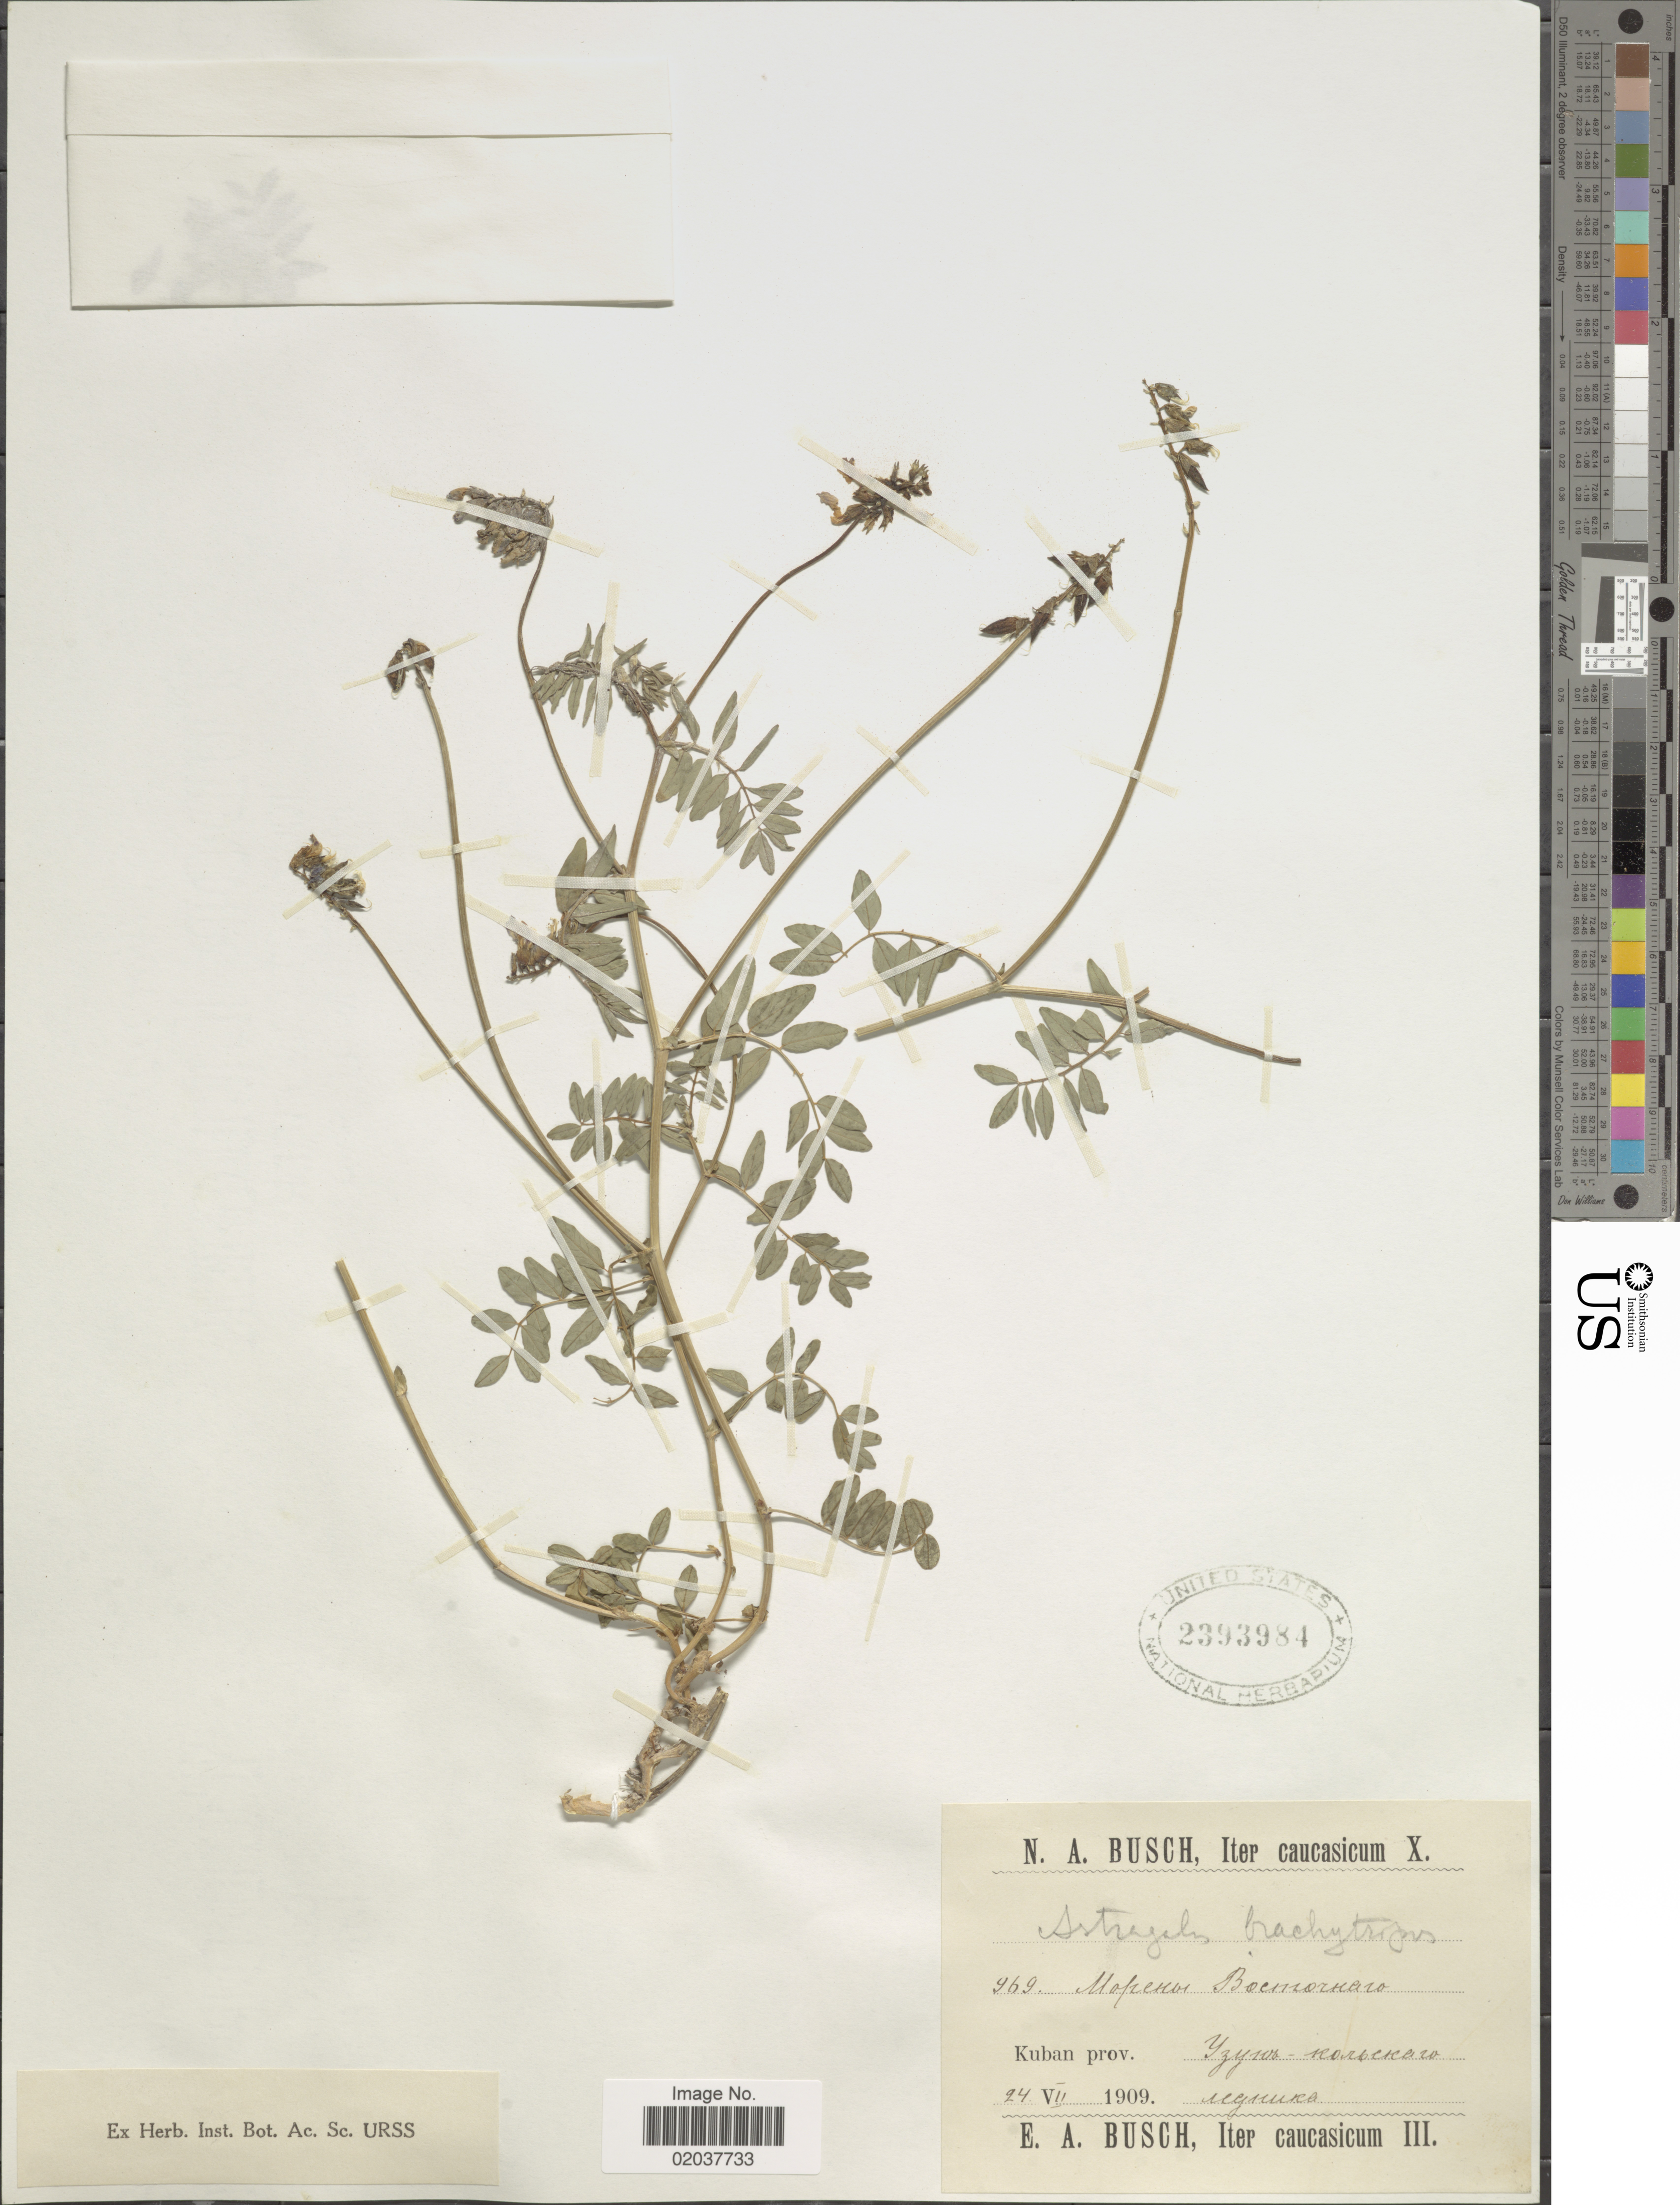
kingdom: Plantae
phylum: Tracheophyta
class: Magnoliopsida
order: Fabales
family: Fabaceae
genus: Astragalus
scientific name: Astragalus brachytropis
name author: (Stev.) C.A. Mey.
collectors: E. A. Busch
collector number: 969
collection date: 1909-07-24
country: Russian Federation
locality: Kuban Prov., Caucasicum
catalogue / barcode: US 2393984